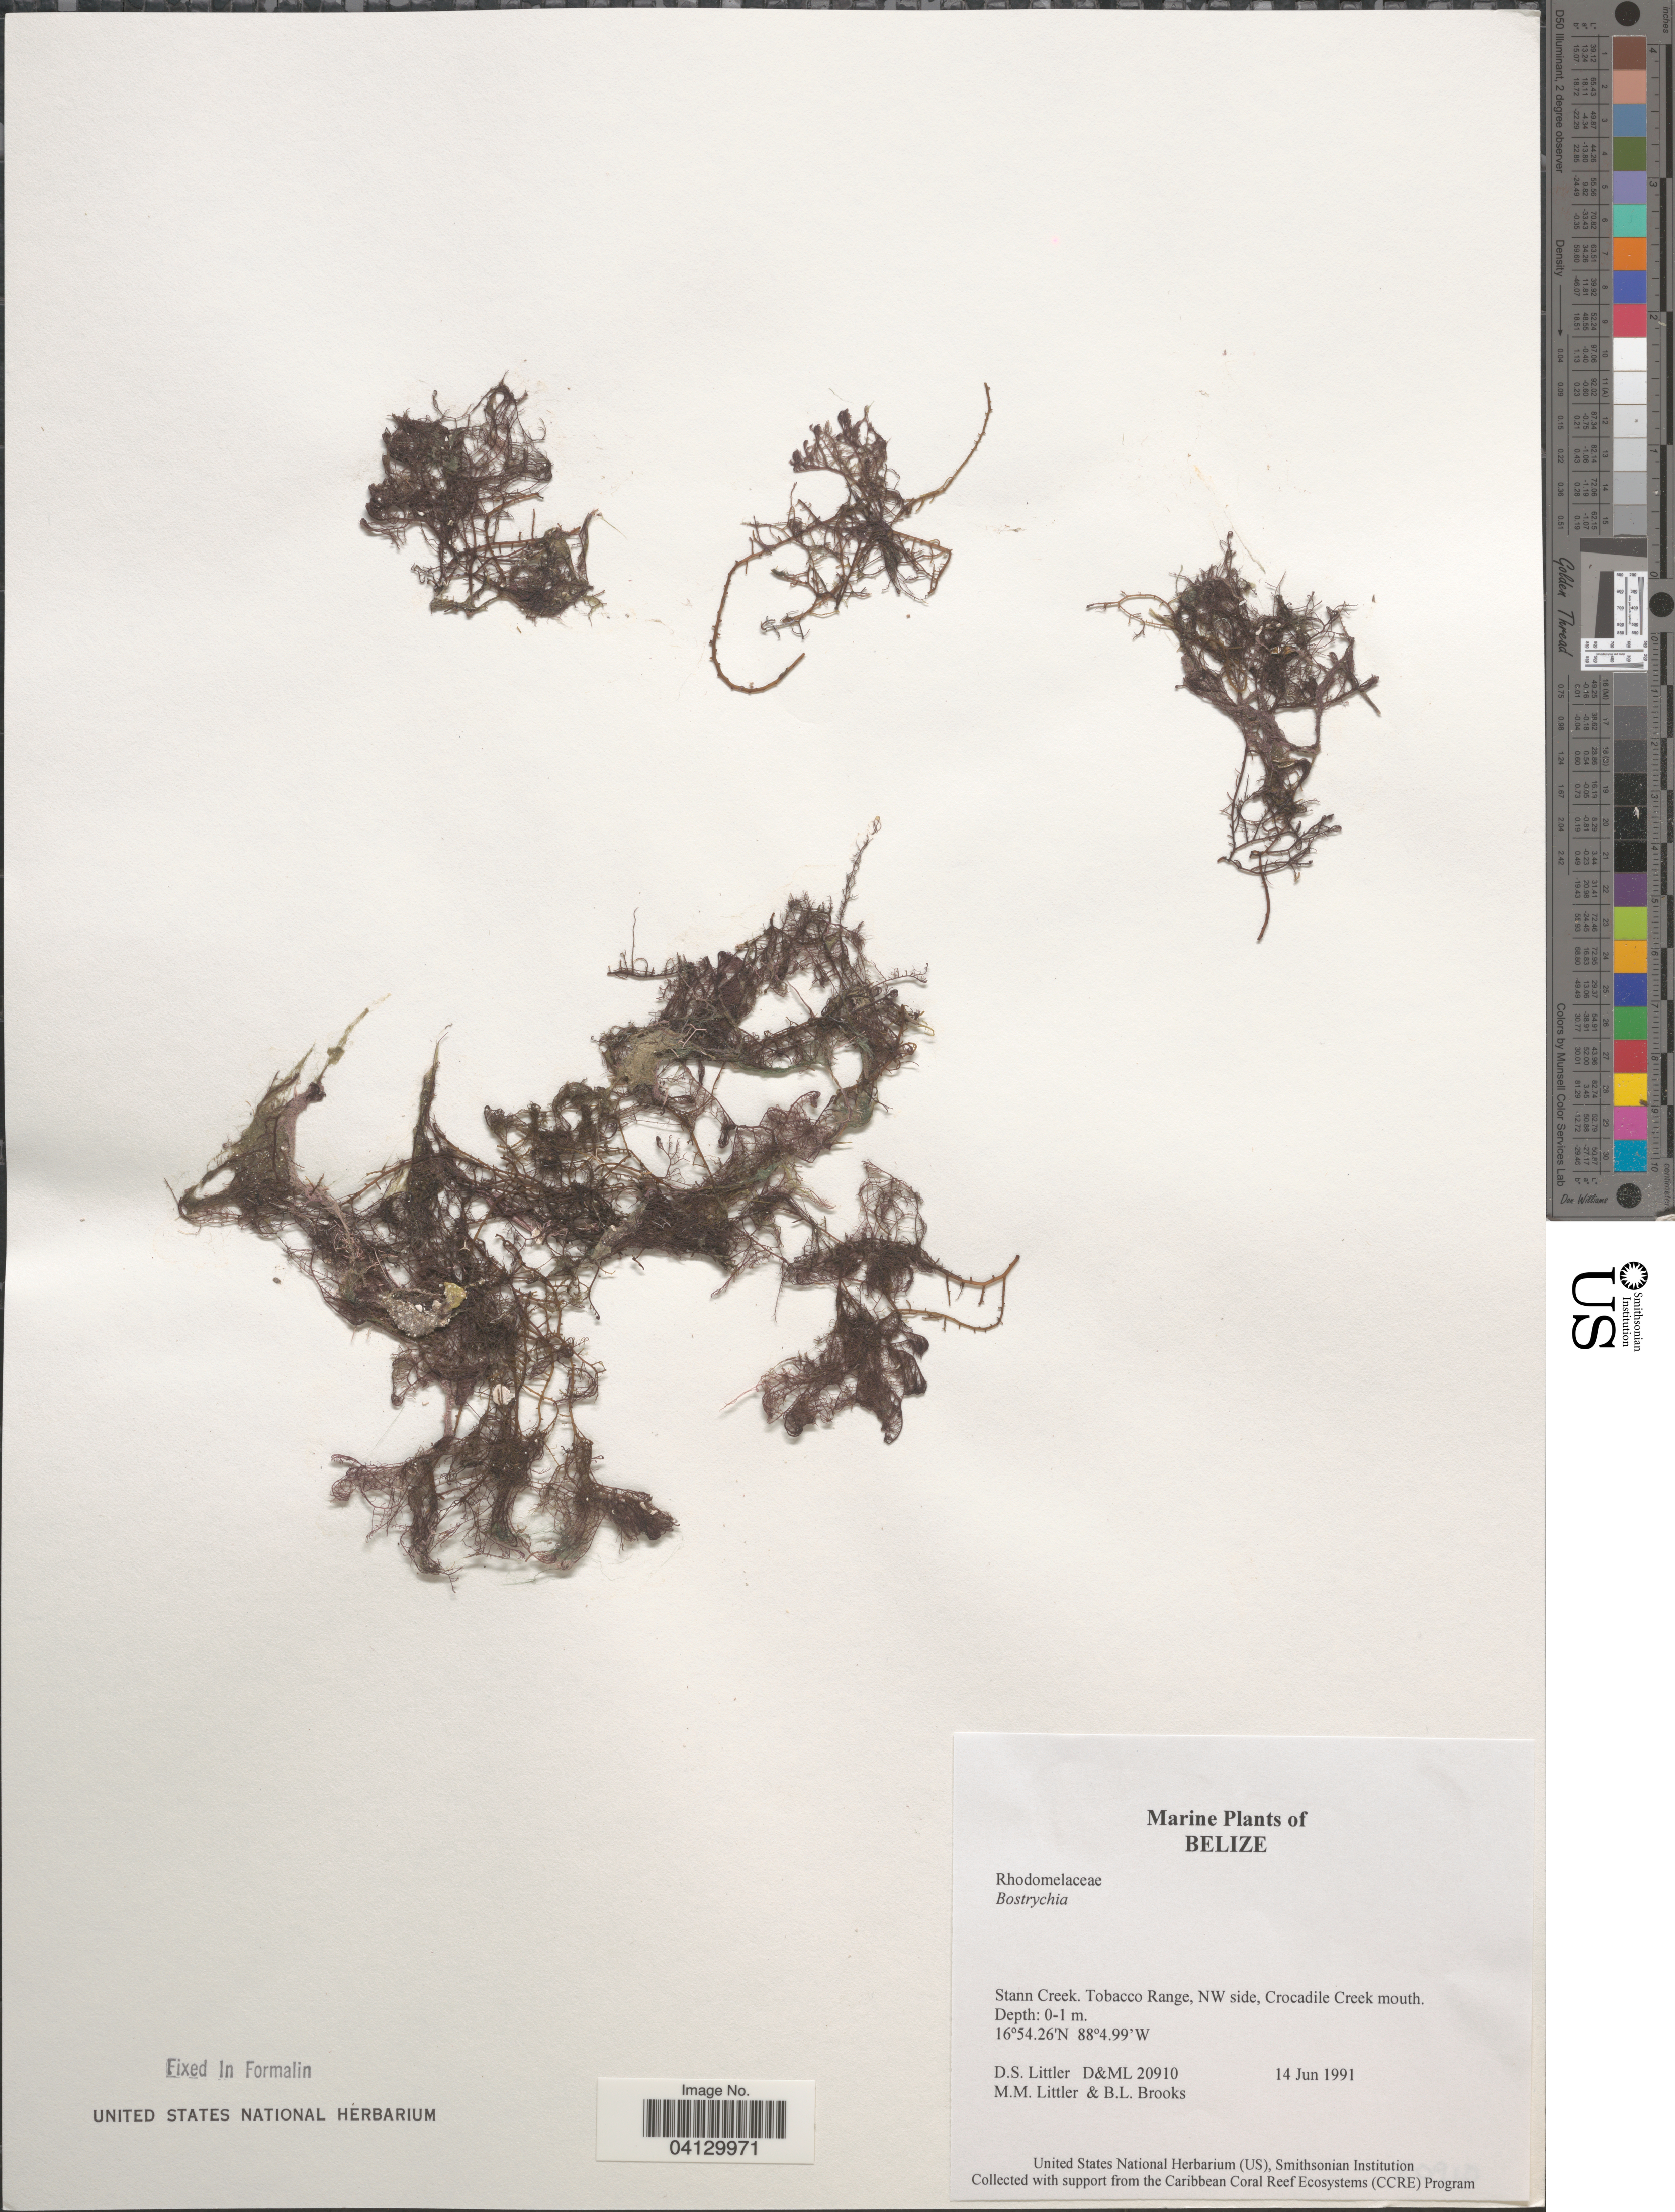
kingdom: Plantae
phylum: Rhodophyta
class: Florideophyceae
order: Ceramiales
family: Rhodomelaceae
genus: Bostrychia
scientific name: Bostrychia sp.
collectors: D. S. Littler & B. Brooks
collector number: D&ML20910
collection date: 1991-06-14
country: Belize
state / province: Stann Creek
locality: Tobacco Range, NW side, Crocadile Creek mouth.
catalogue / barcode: US 328835